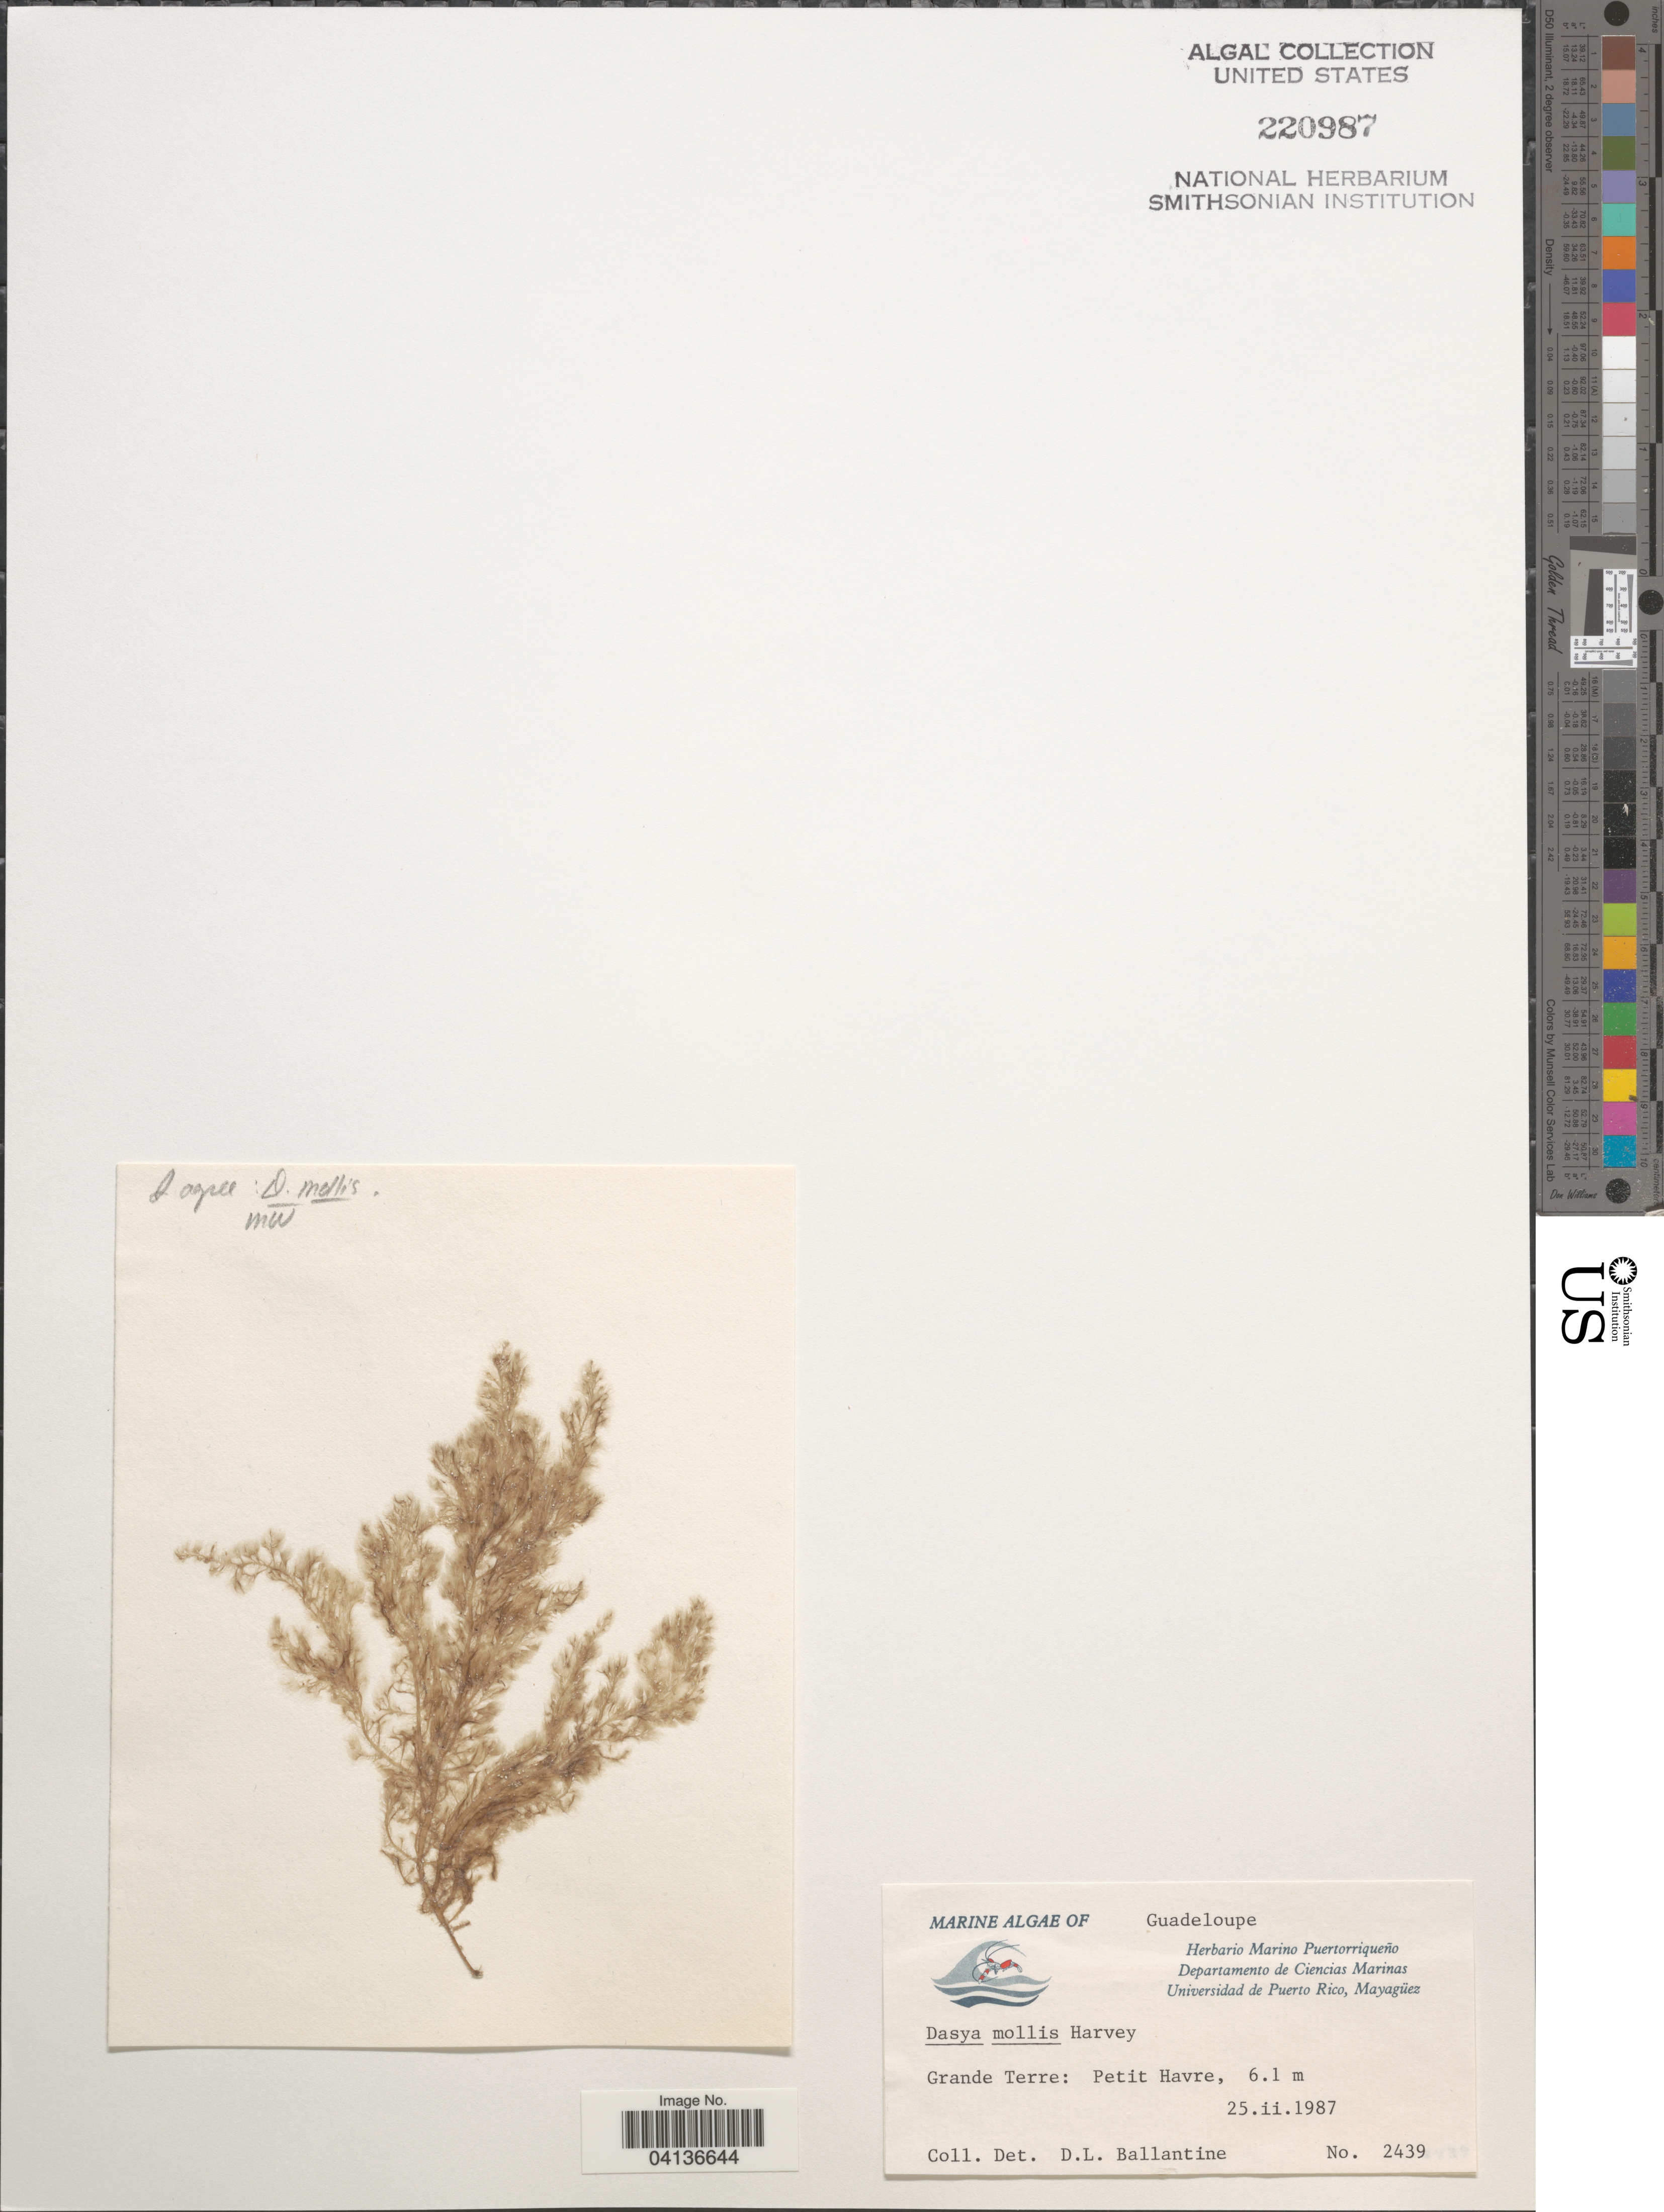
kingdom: Plantae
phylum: Rhodophyta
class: Florideophyceae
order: Ceramiales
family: Dasyaceae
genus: Dasya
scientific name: Dasya mollis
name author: Harv.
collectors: D.L. Ballantine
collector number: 2439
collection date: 1987-02-25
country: Guadeloupe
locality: Grande Terre: Petit Havre.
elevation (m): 6.1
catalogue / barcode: US 220987